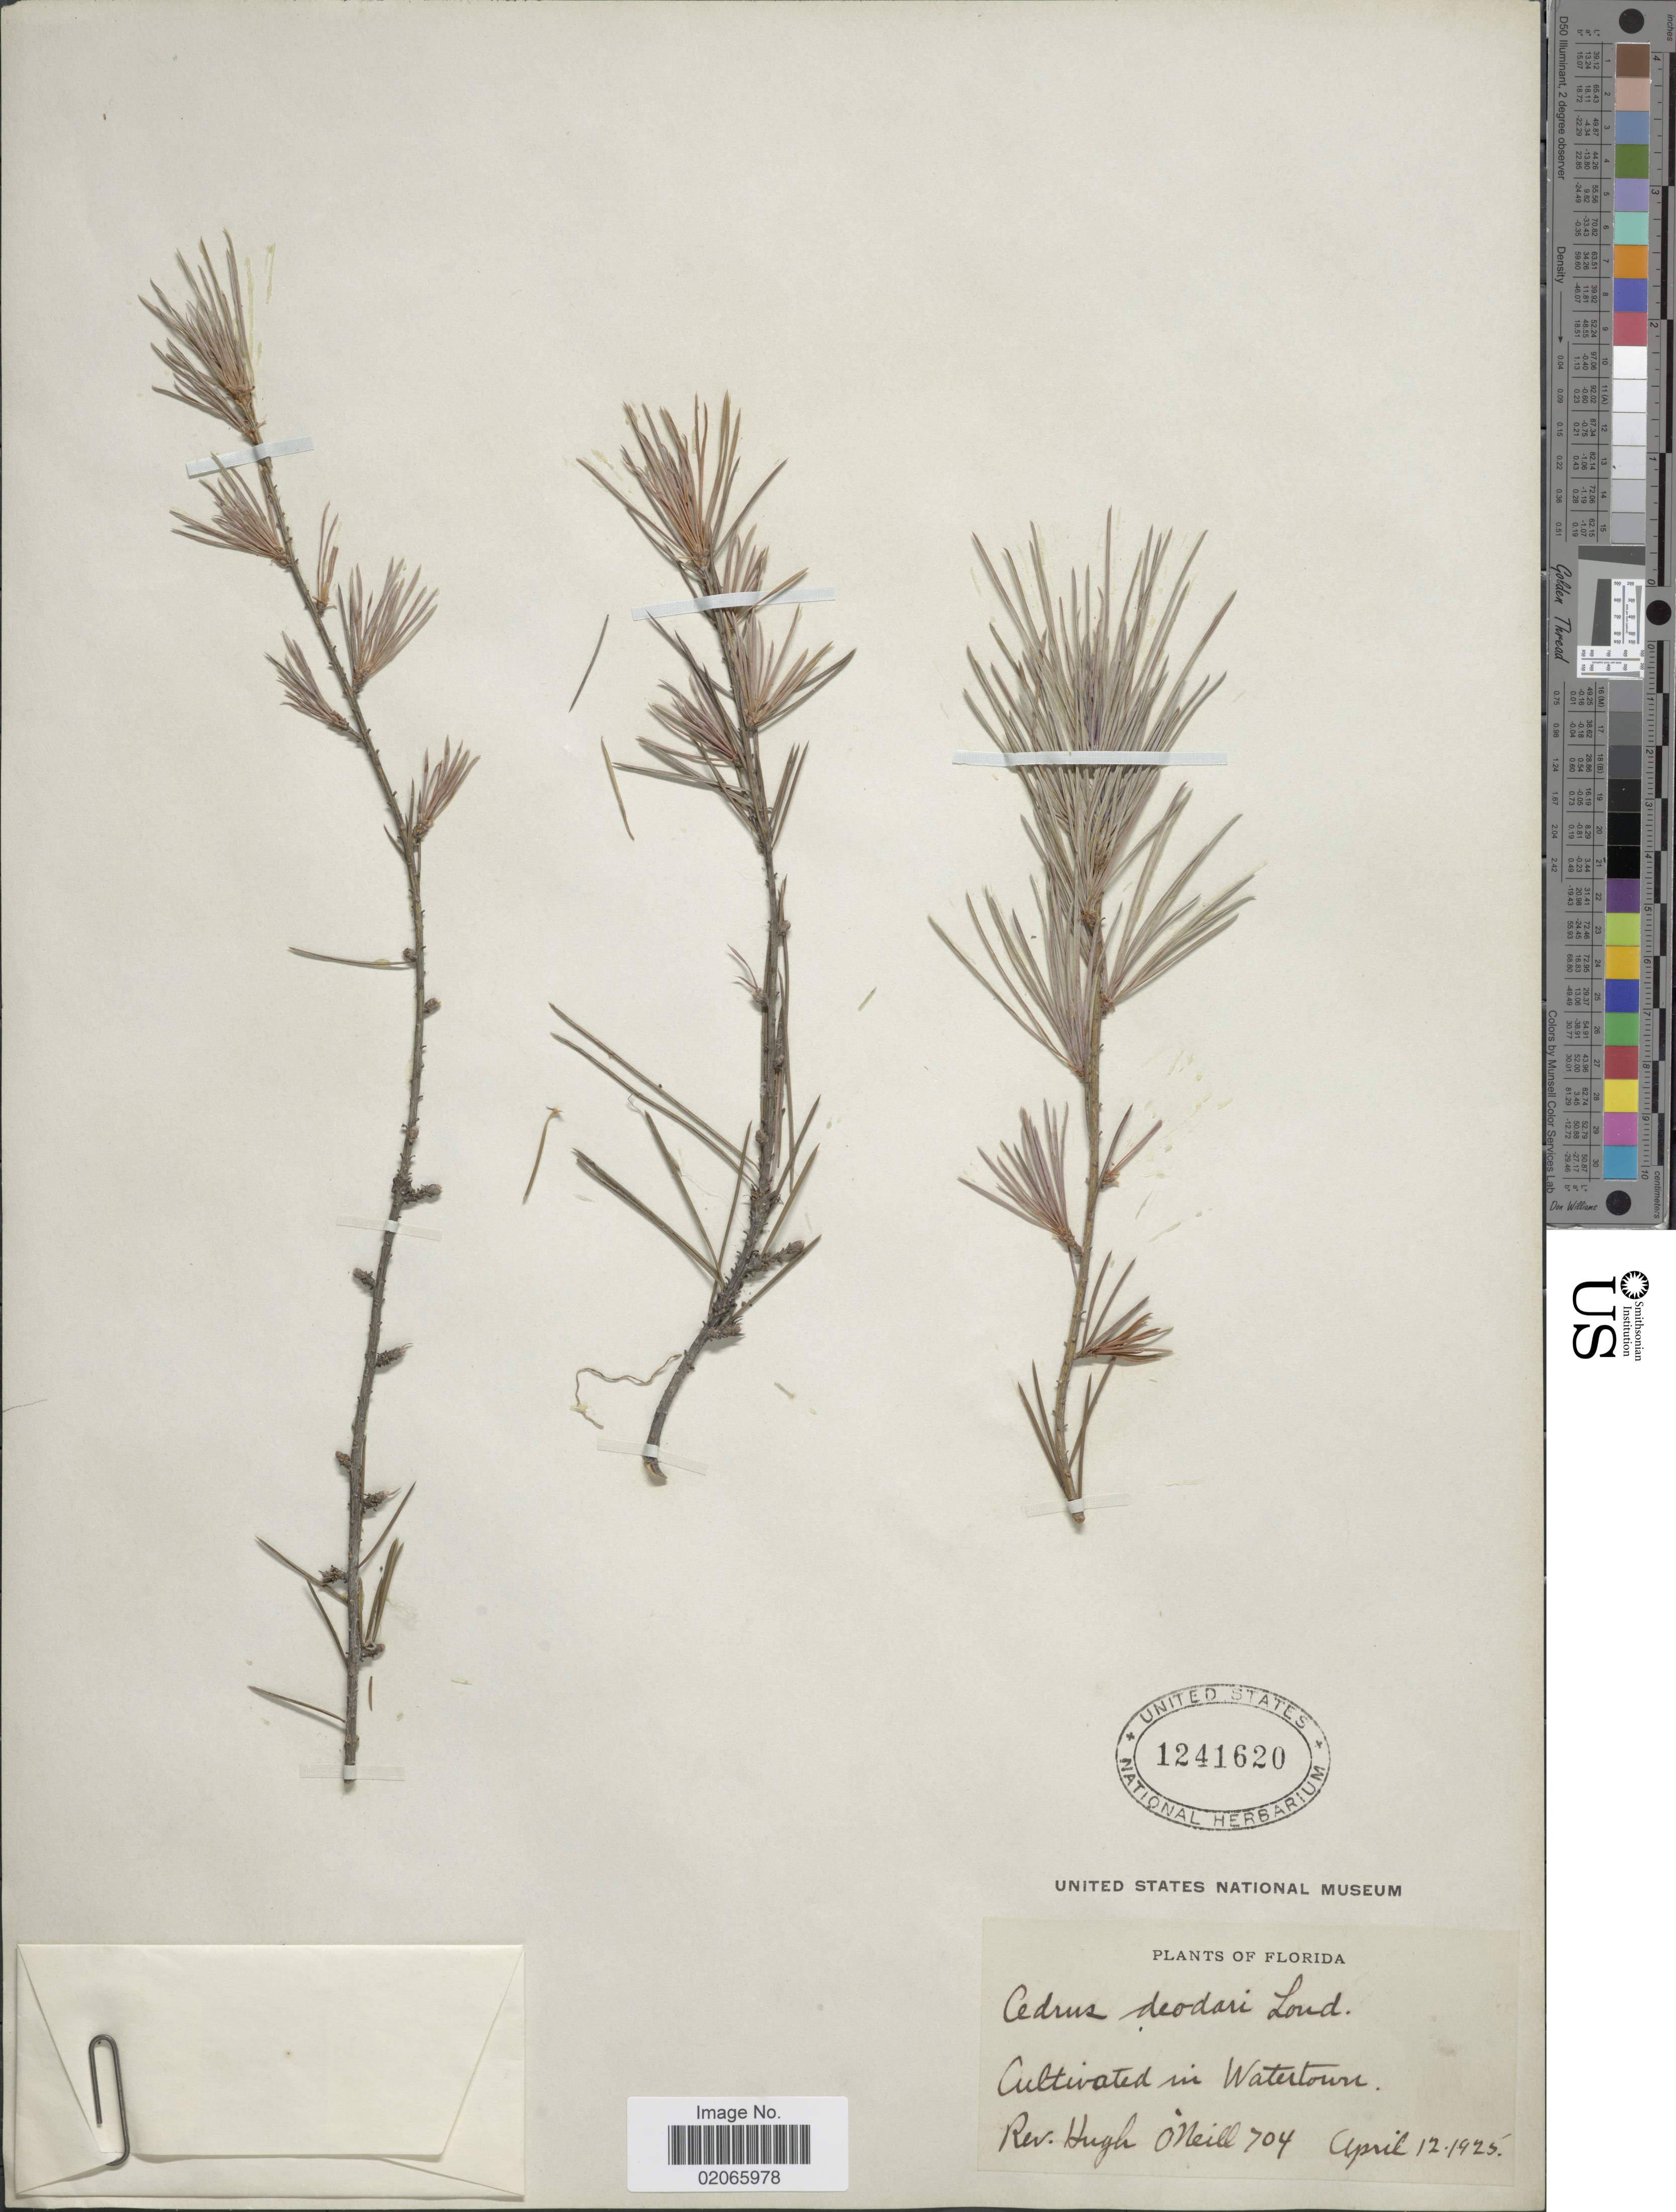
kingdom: Plantae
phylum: Tracheophyta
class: Pinopsida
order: Pinales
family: Pinaceae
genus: Cedrus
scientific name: Cedrus deodara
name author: (Roxb. ex D. Don) G. Don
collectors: H. O'Neill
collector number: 704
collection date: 1925-04-12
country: United States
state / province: California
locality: Watertown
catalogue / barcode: US 1241620